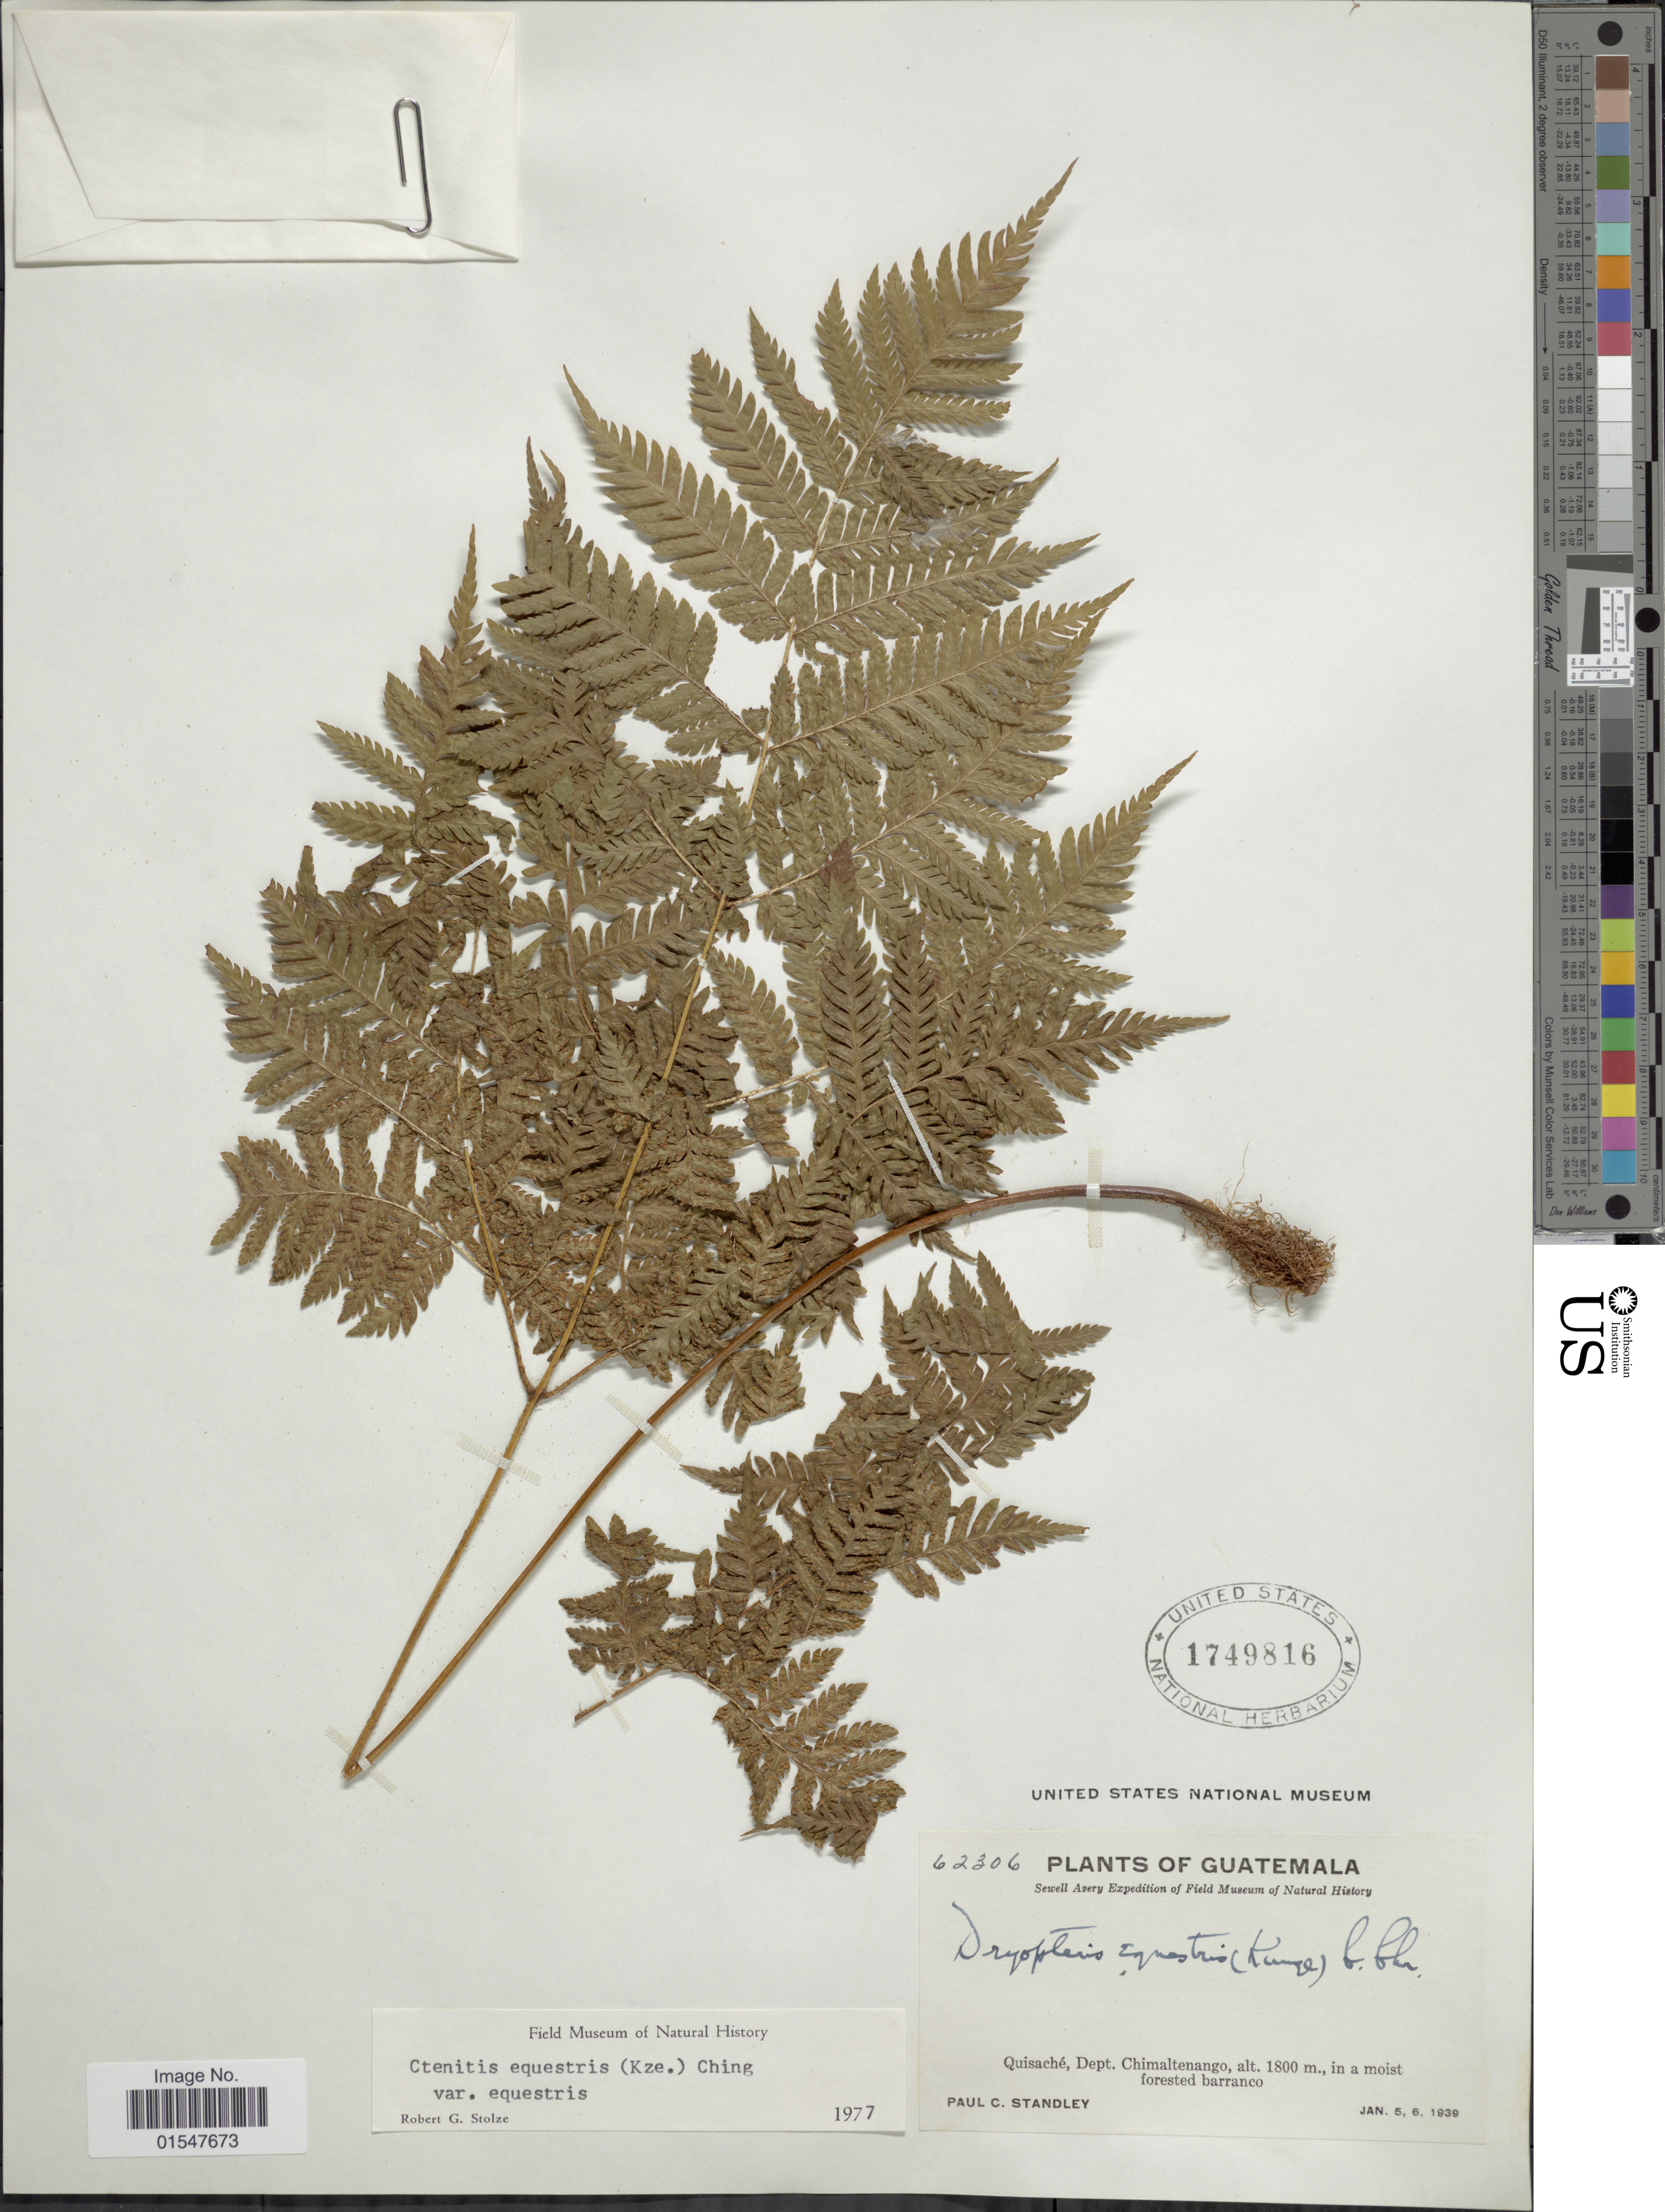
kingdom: Plantae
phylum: Tracheophyta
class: Polypodiopsida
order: Polypodiales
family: Dryopteridaceae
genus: Ctenitis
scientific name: Ctenitis equestris var. equestris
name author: (Kunze) Ching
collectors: P. C. Standley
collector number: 62306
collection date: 1939-01-05/1939-01-06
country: Guatemala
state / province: Chimaltenango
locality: Quisache, Dept. Chimaltenango.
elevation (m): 1800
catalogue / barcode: US 1749816